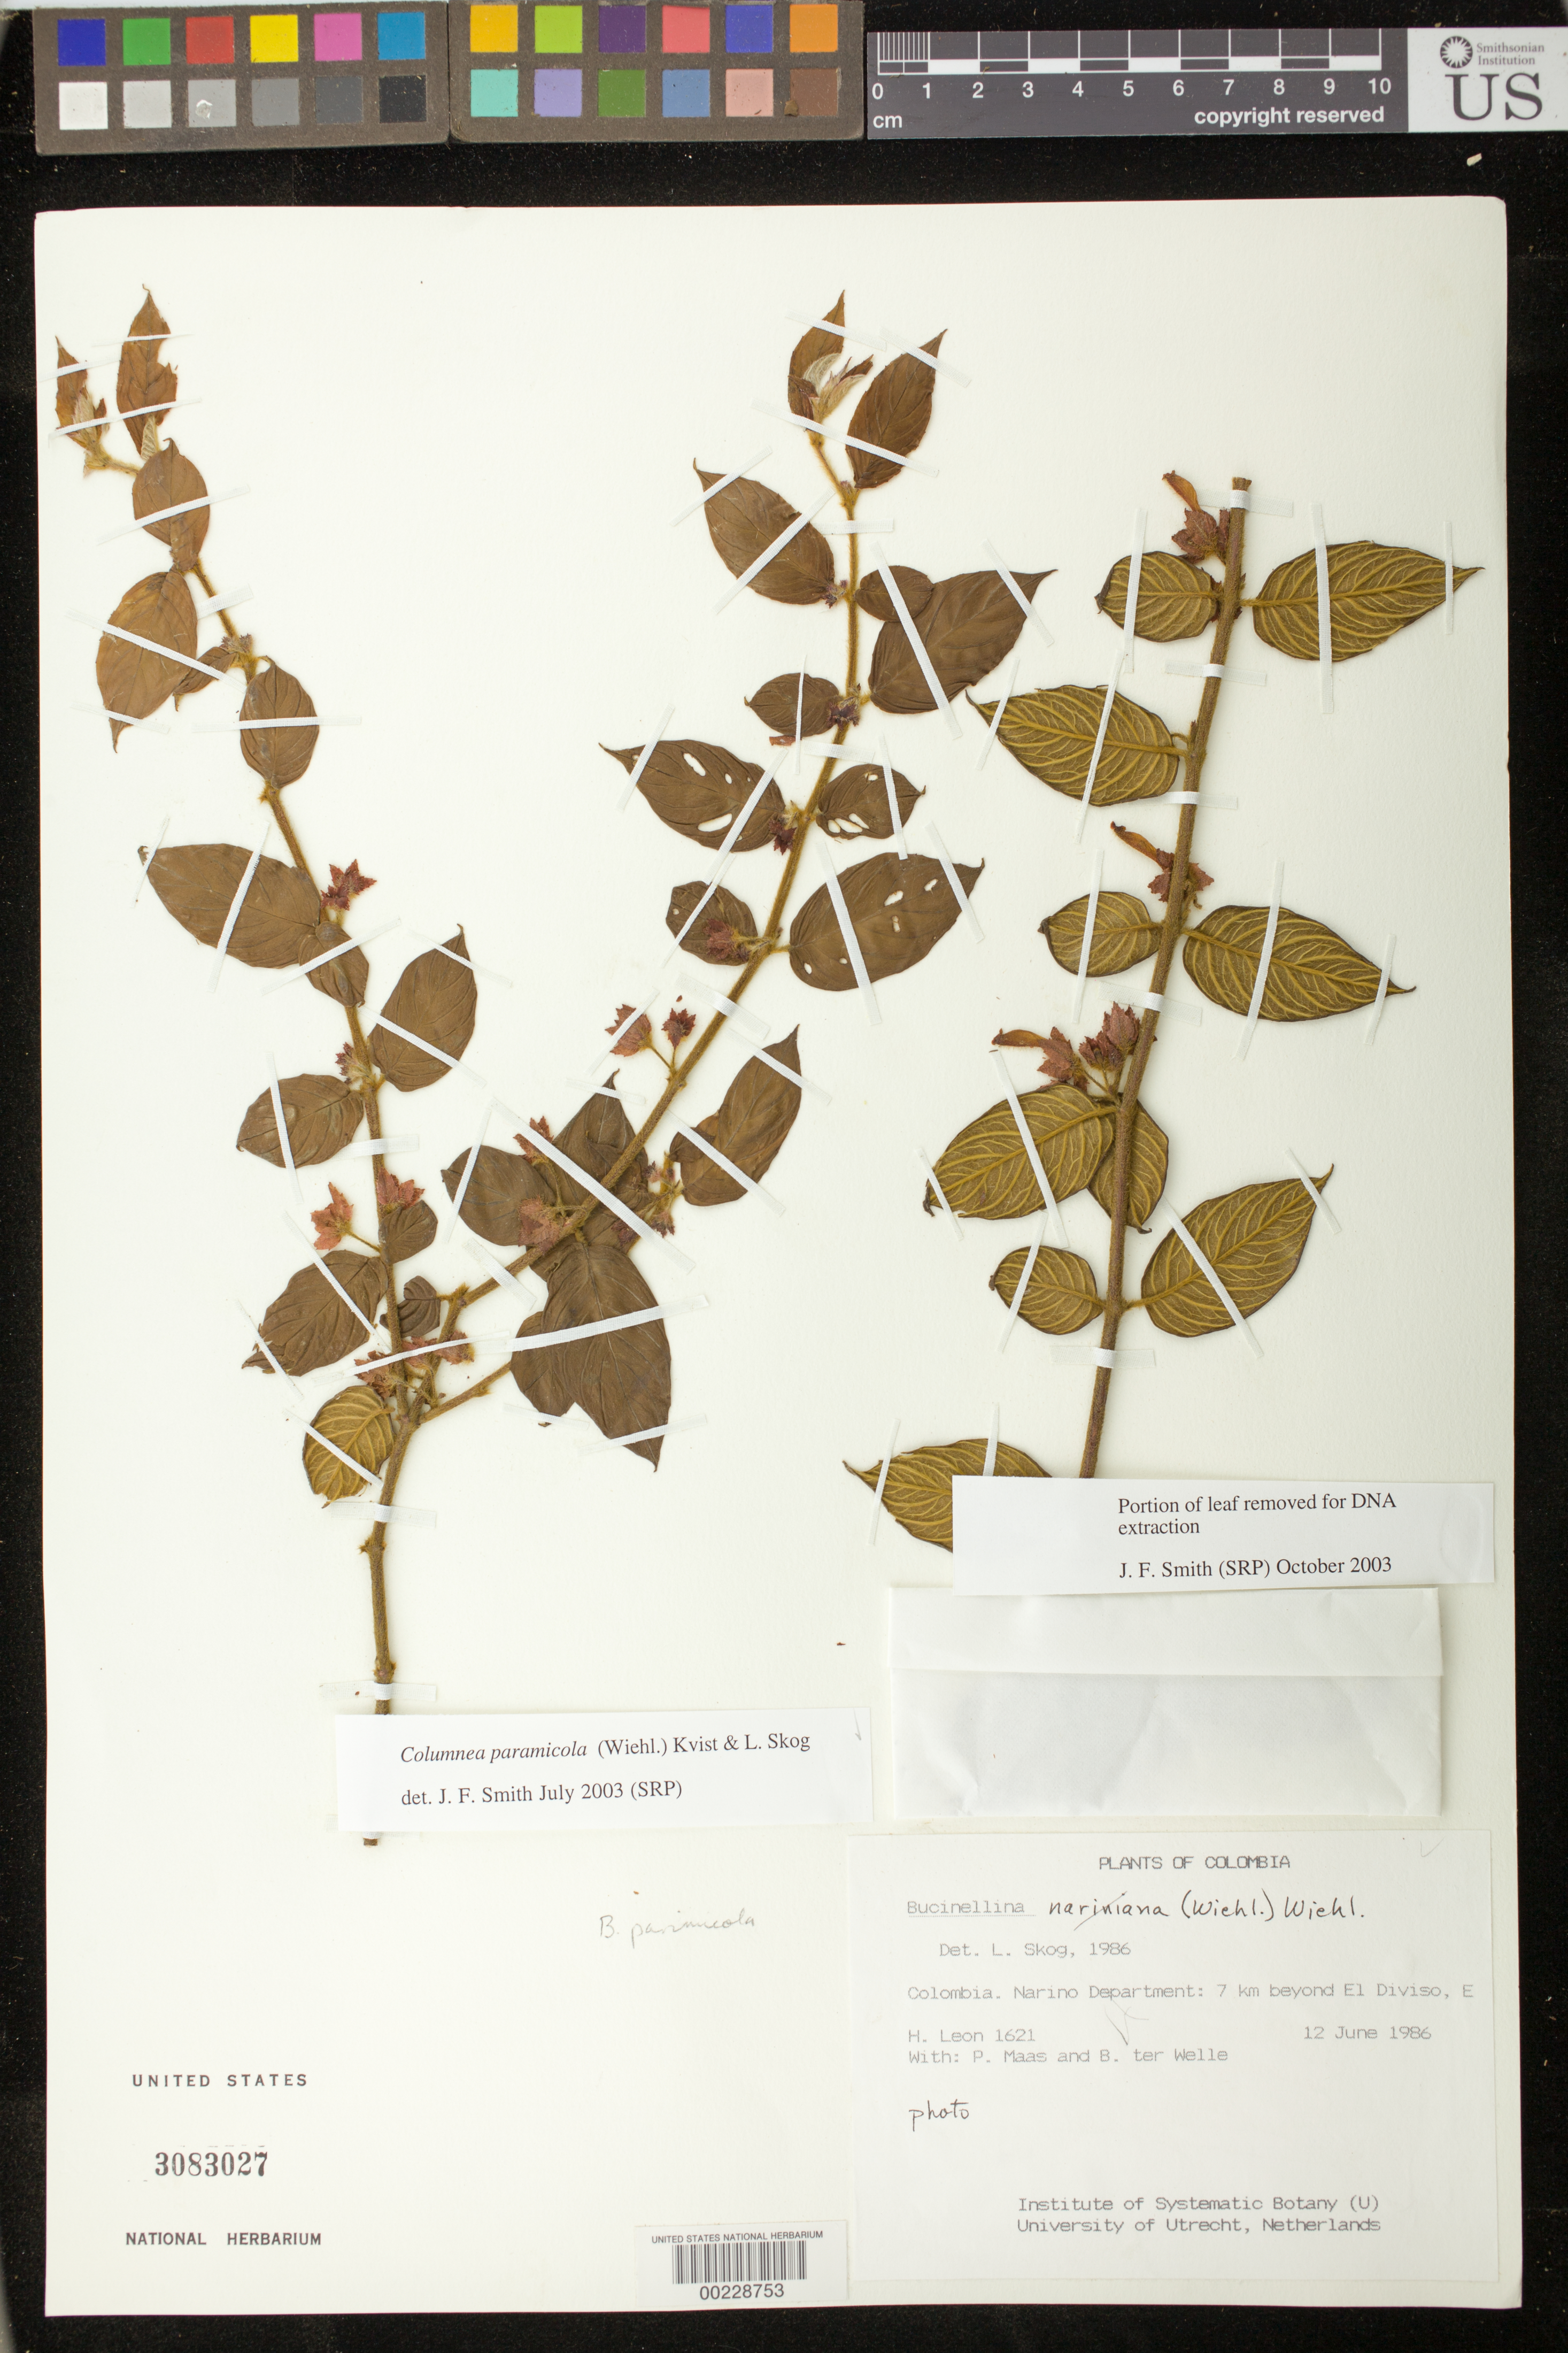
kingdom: Plantae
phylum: Tracheophyta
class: Magnoliopsida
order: Lamiales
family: Gesneriaceae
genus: Columnea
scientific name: Columnea paramicola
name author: (Wiehler) L.P. Kvist & L.E. Skog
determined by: Smith, J. F.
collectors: H. León, P. Maas & B. Welle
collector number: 1621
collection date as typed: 12 Jun 1986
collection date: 1986-06-12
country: Colombia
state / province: Nariño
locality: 7 km beyond El Diviso, E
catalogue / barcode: US 3083027